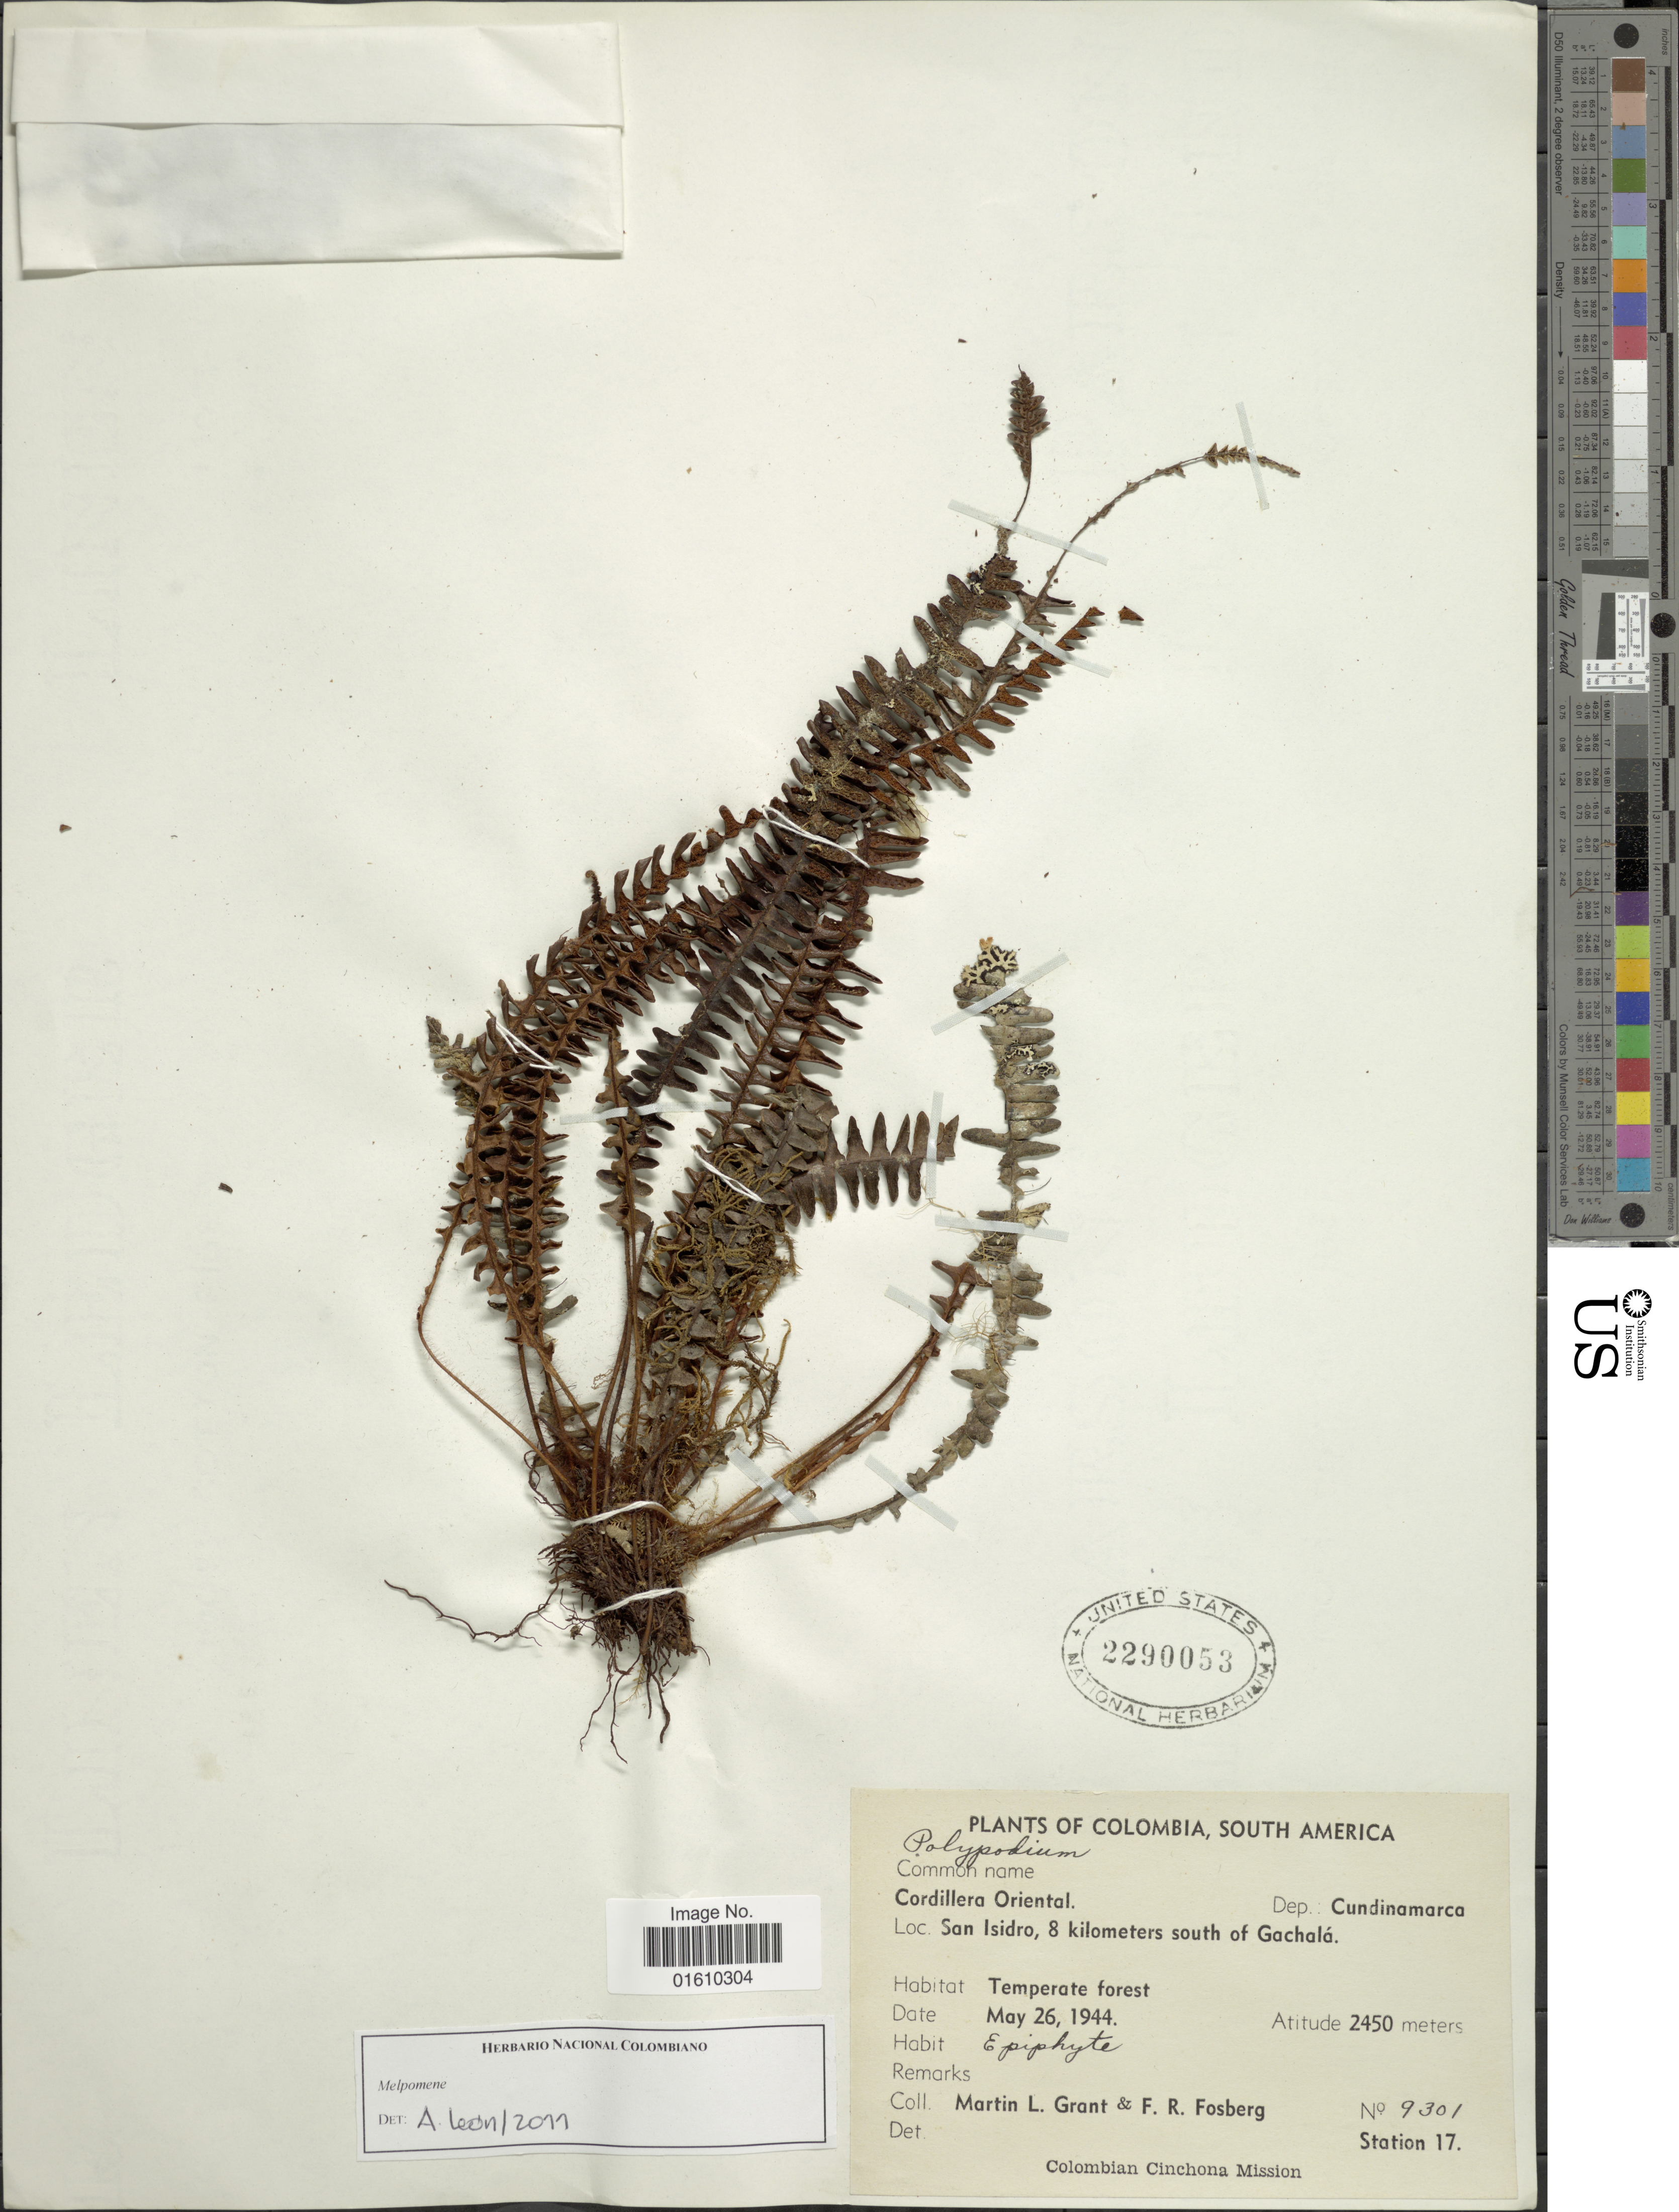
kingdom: Plantae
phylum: Tracheophyta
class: Polypodiopsida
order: Polypodiales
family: Polypodiaceae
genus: Melpomene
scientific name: Melpomene sp.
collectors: M. L. Grant & F. R. Fosberg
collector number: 9301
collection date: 1944-05-26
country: Colombia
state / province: Cundinamarca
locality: Cordillera Oriental, San Isidro, 8 kilometers south of Gachalá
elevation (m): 2450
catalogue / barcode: US 2290053